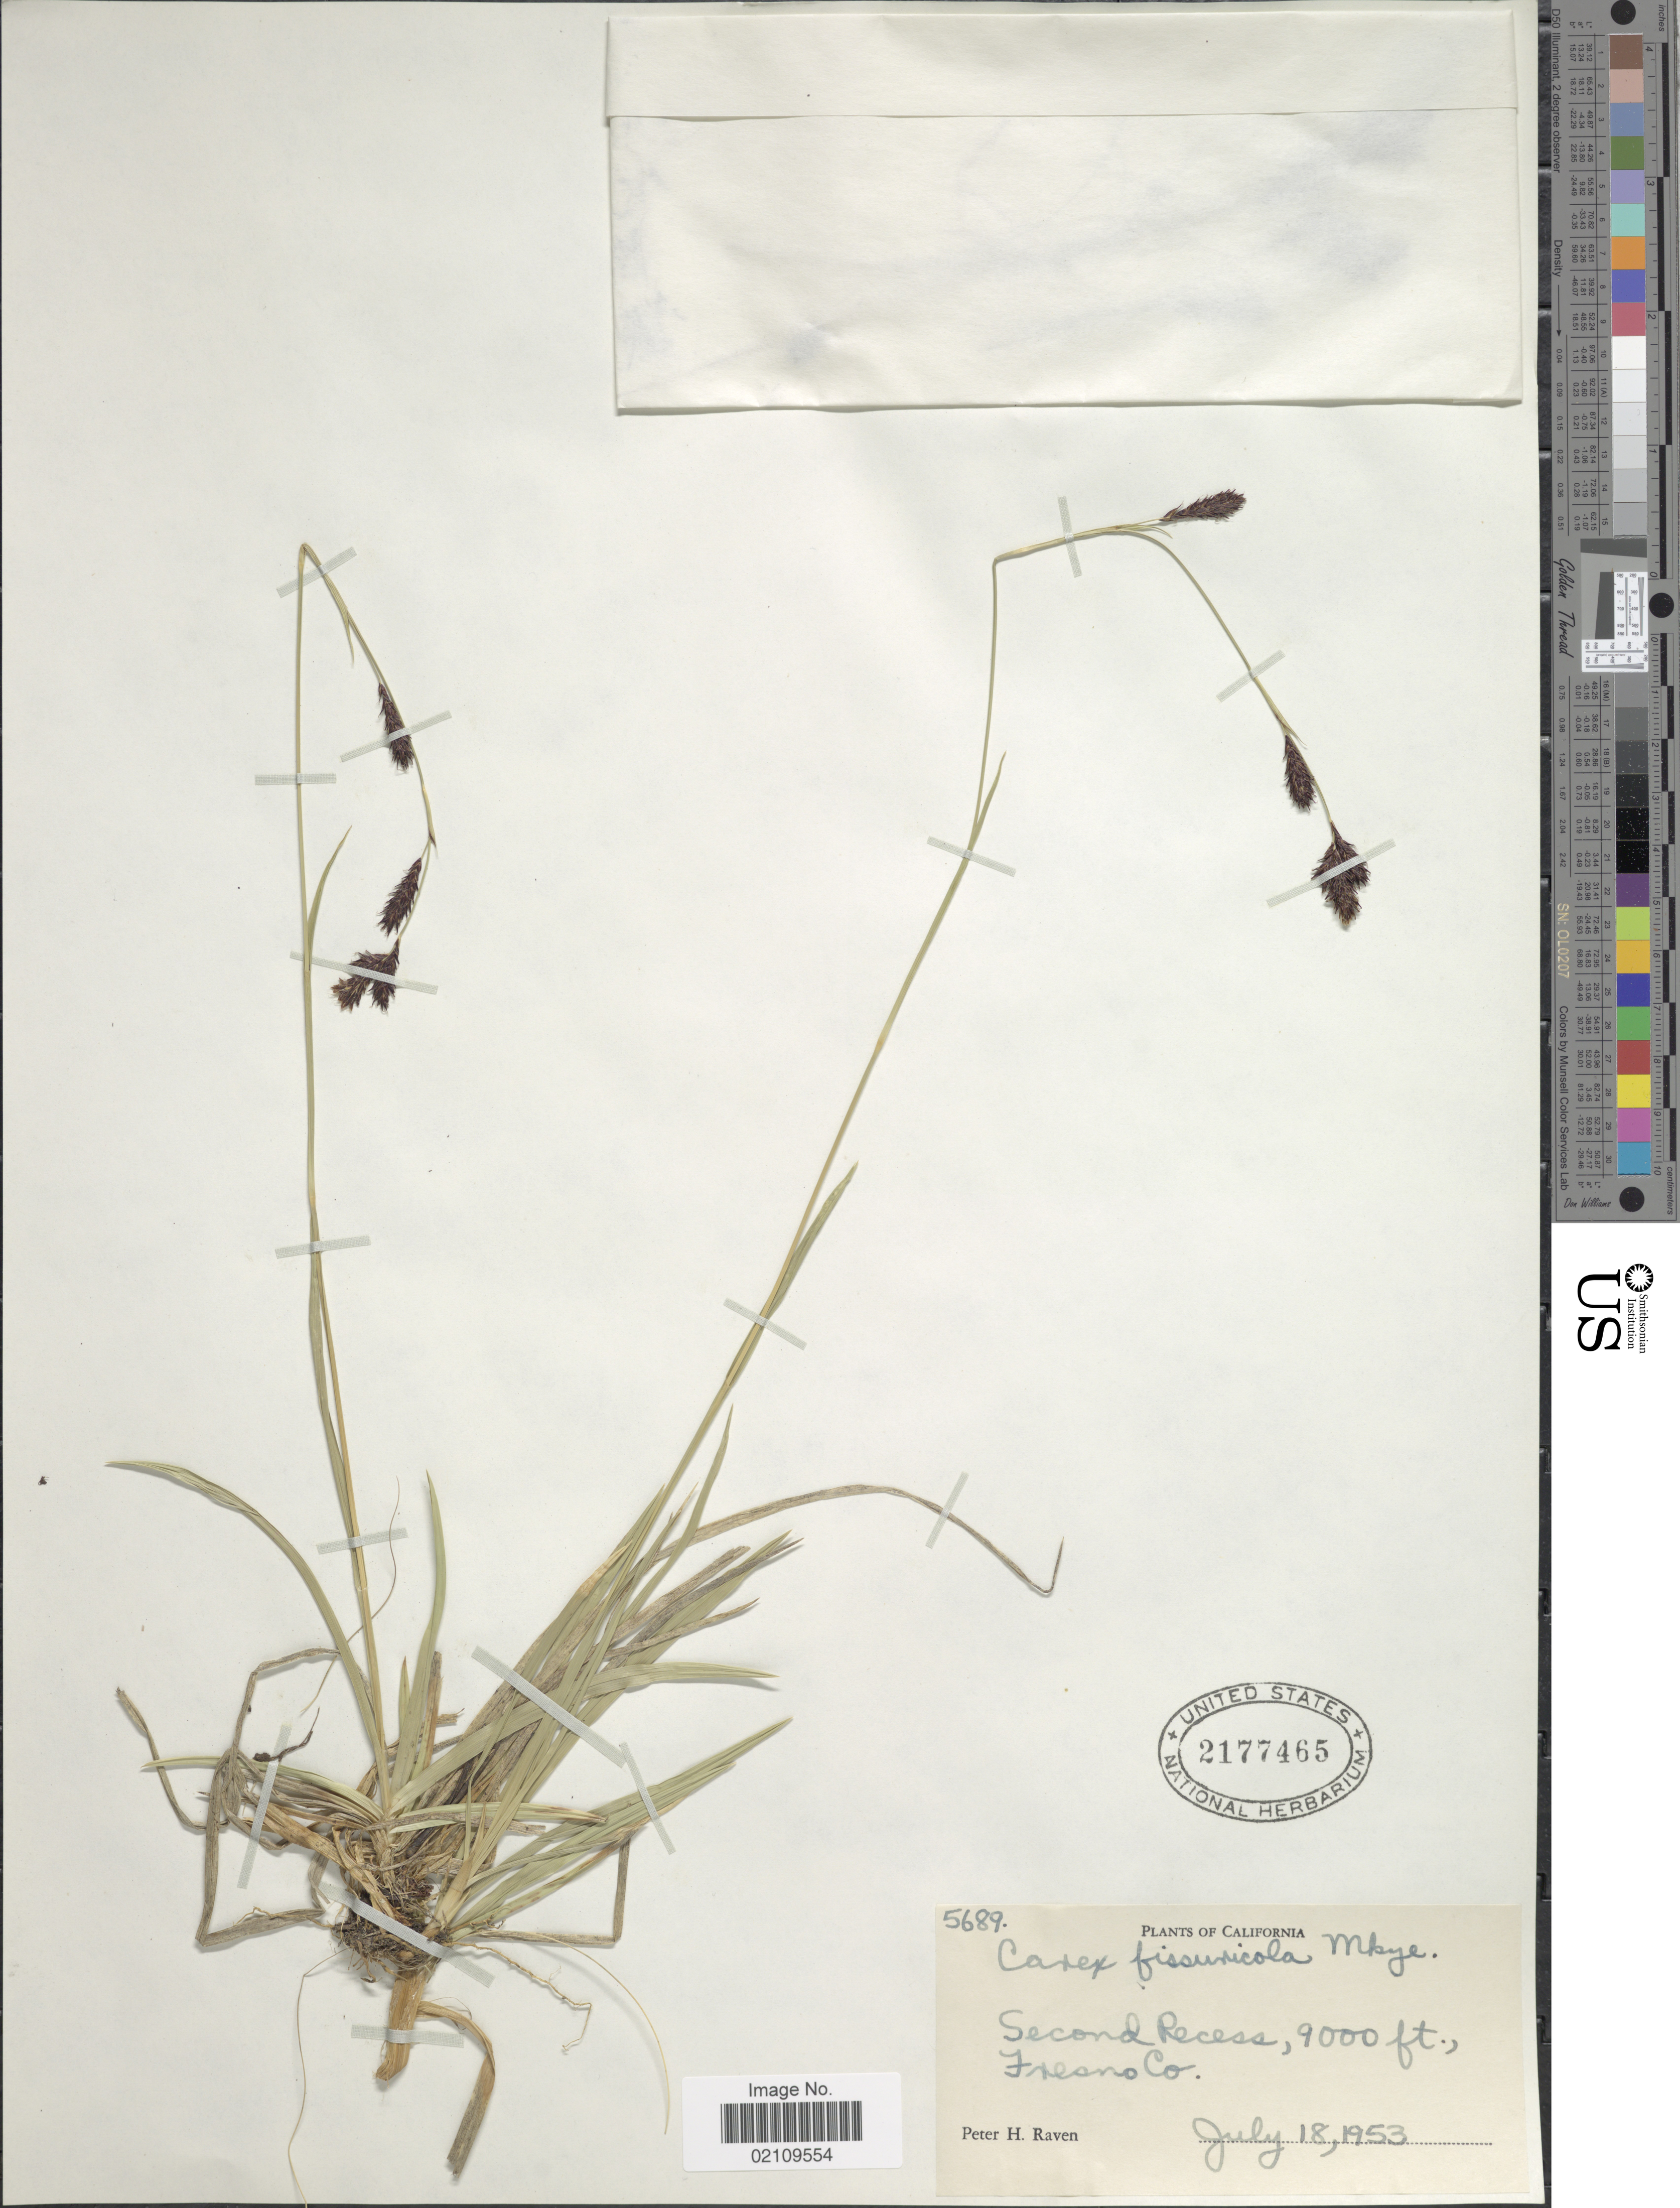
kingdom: Plantae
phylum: Tracheophyta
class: Liliopsida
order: Poales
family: Cyperaceae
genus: Carex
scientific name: Carex fissuricola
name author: Mack.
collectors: P. Raven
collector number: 5689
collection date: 1953-07-18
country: United States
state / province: California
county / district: Fresno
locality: Second Recess, Fresno Co.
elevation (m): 2743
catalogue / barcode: US 2177465